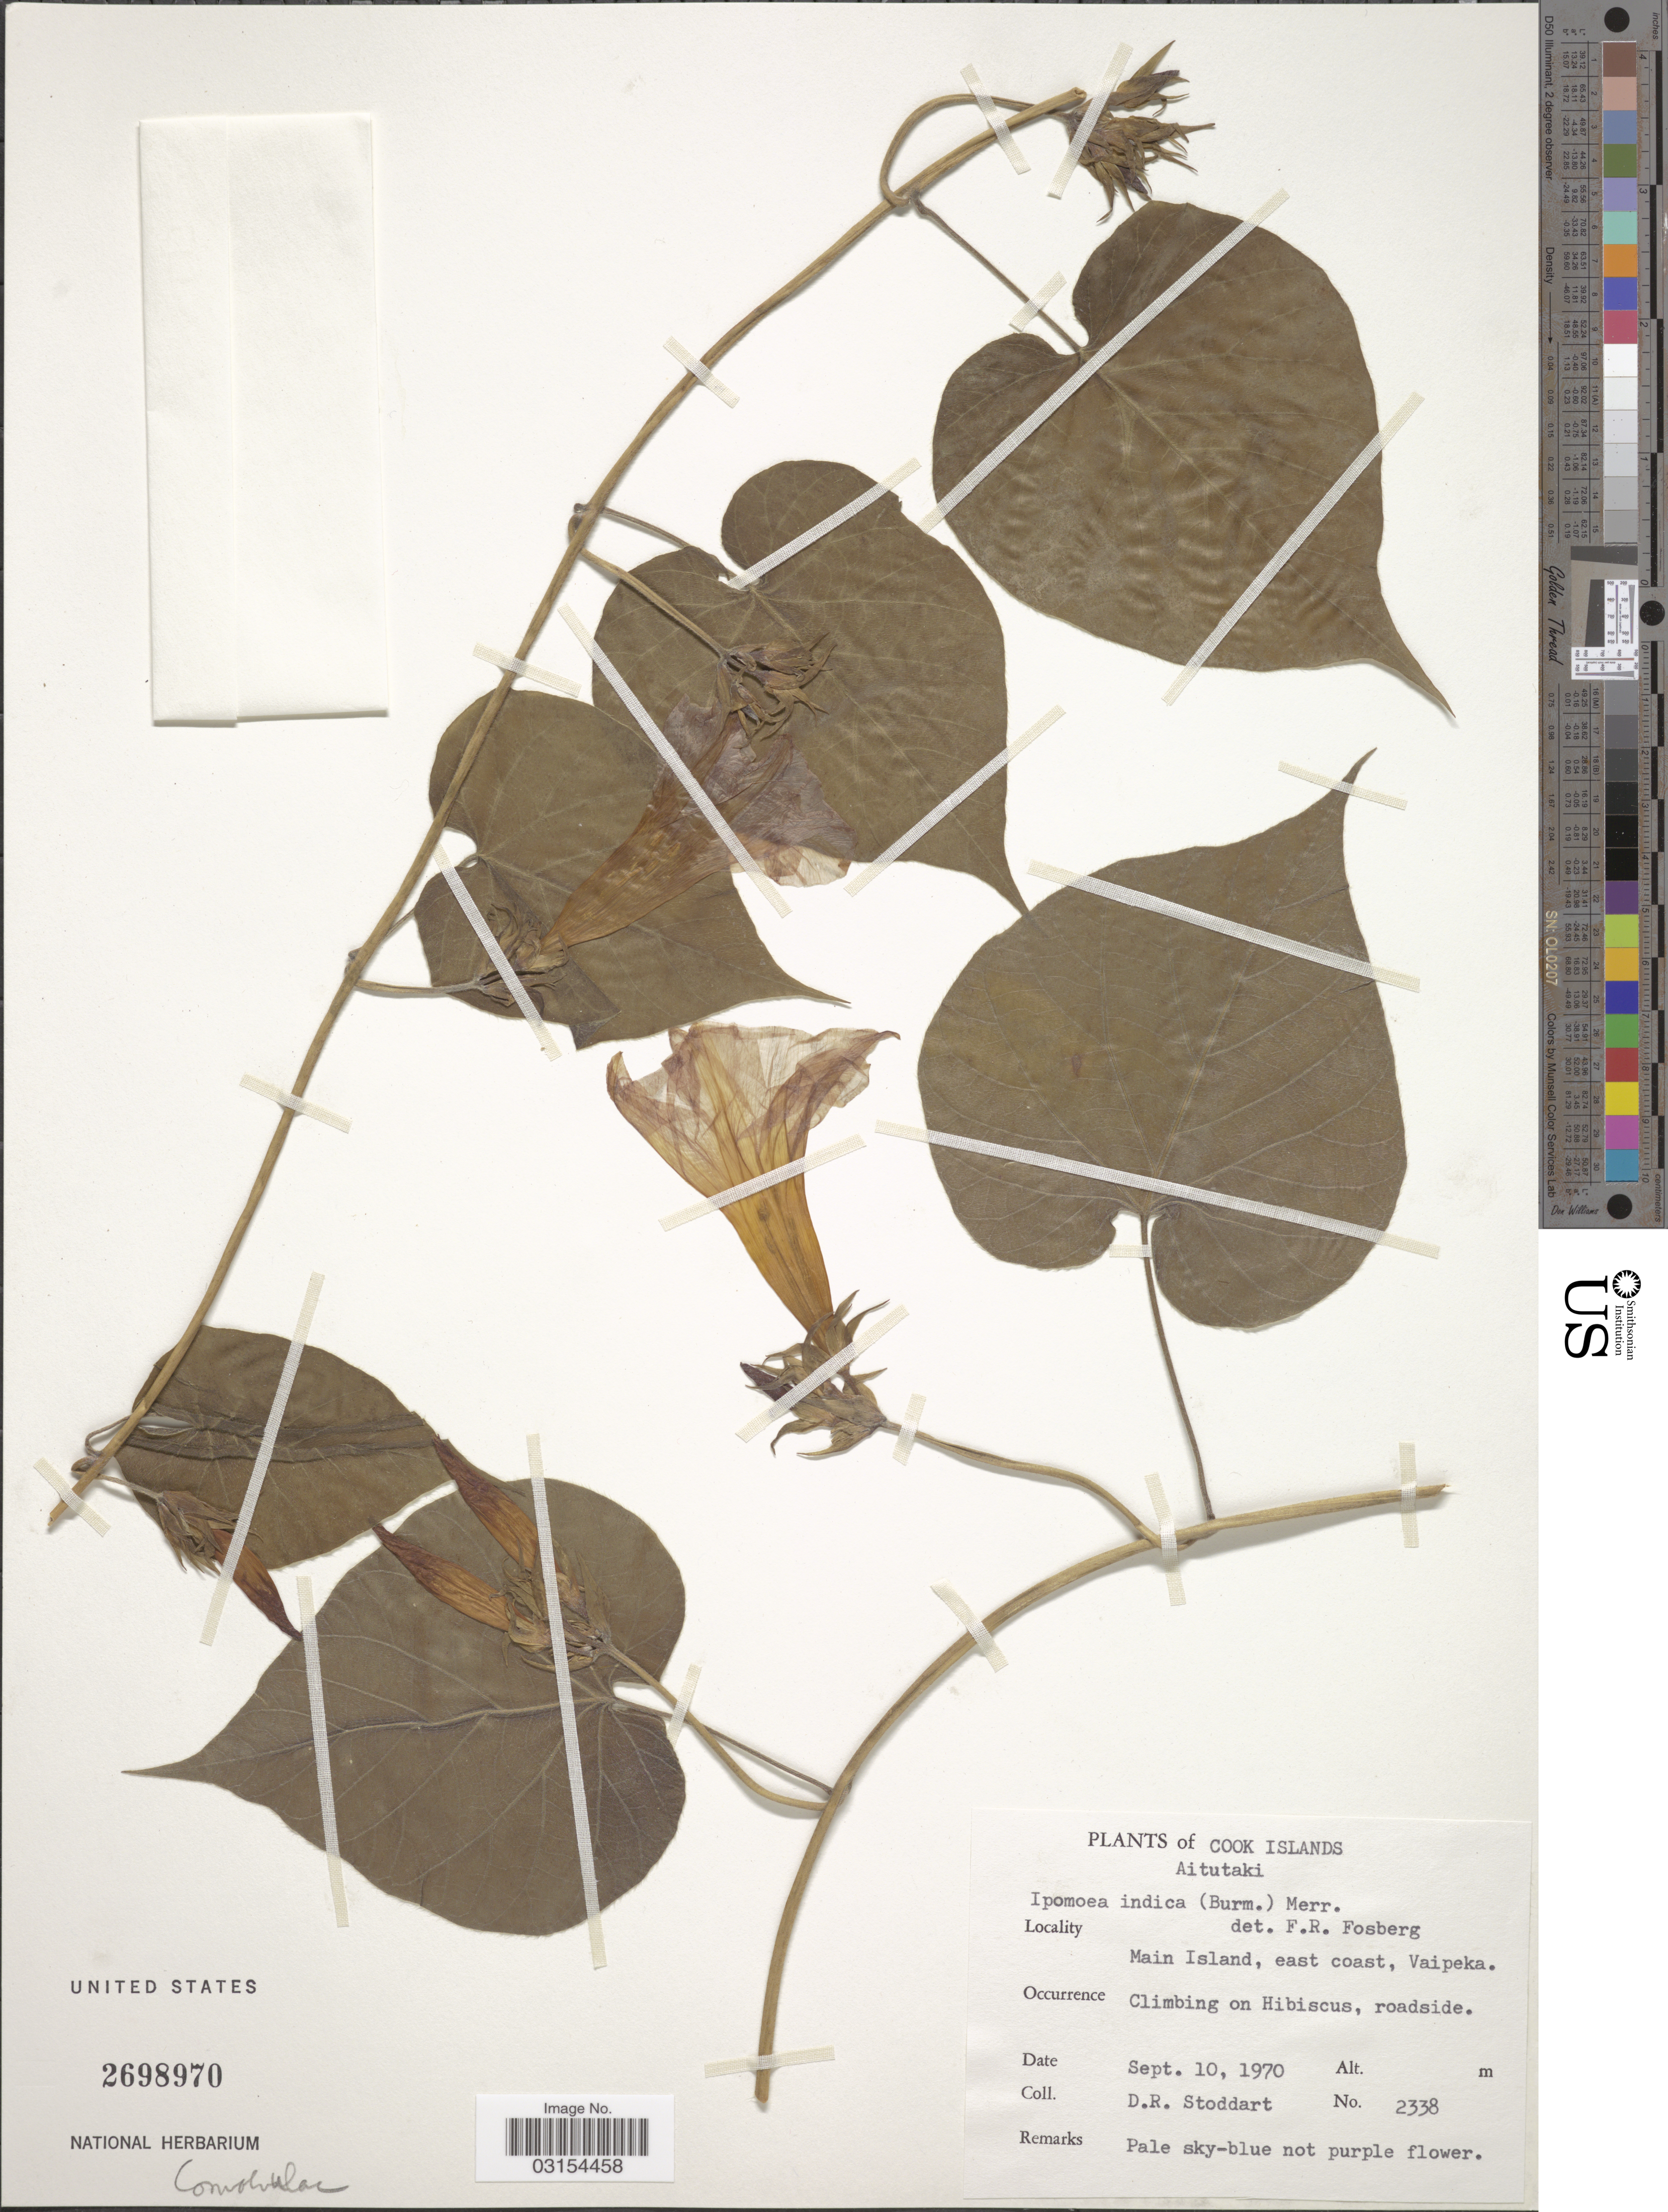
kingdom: Plantae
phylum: Tracheophyta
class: Magnoliopsida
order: Solanales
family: Convolvulaceae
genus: Ipomoea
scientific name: Ipomoea indica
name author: (Burm.) Merr.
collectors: D. R. Stoddart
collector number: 2338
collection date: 1970-09-10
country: Cook Islands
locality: Aitutaki. Main Island, east coast, Vaipeka.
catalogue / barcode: US 2698970